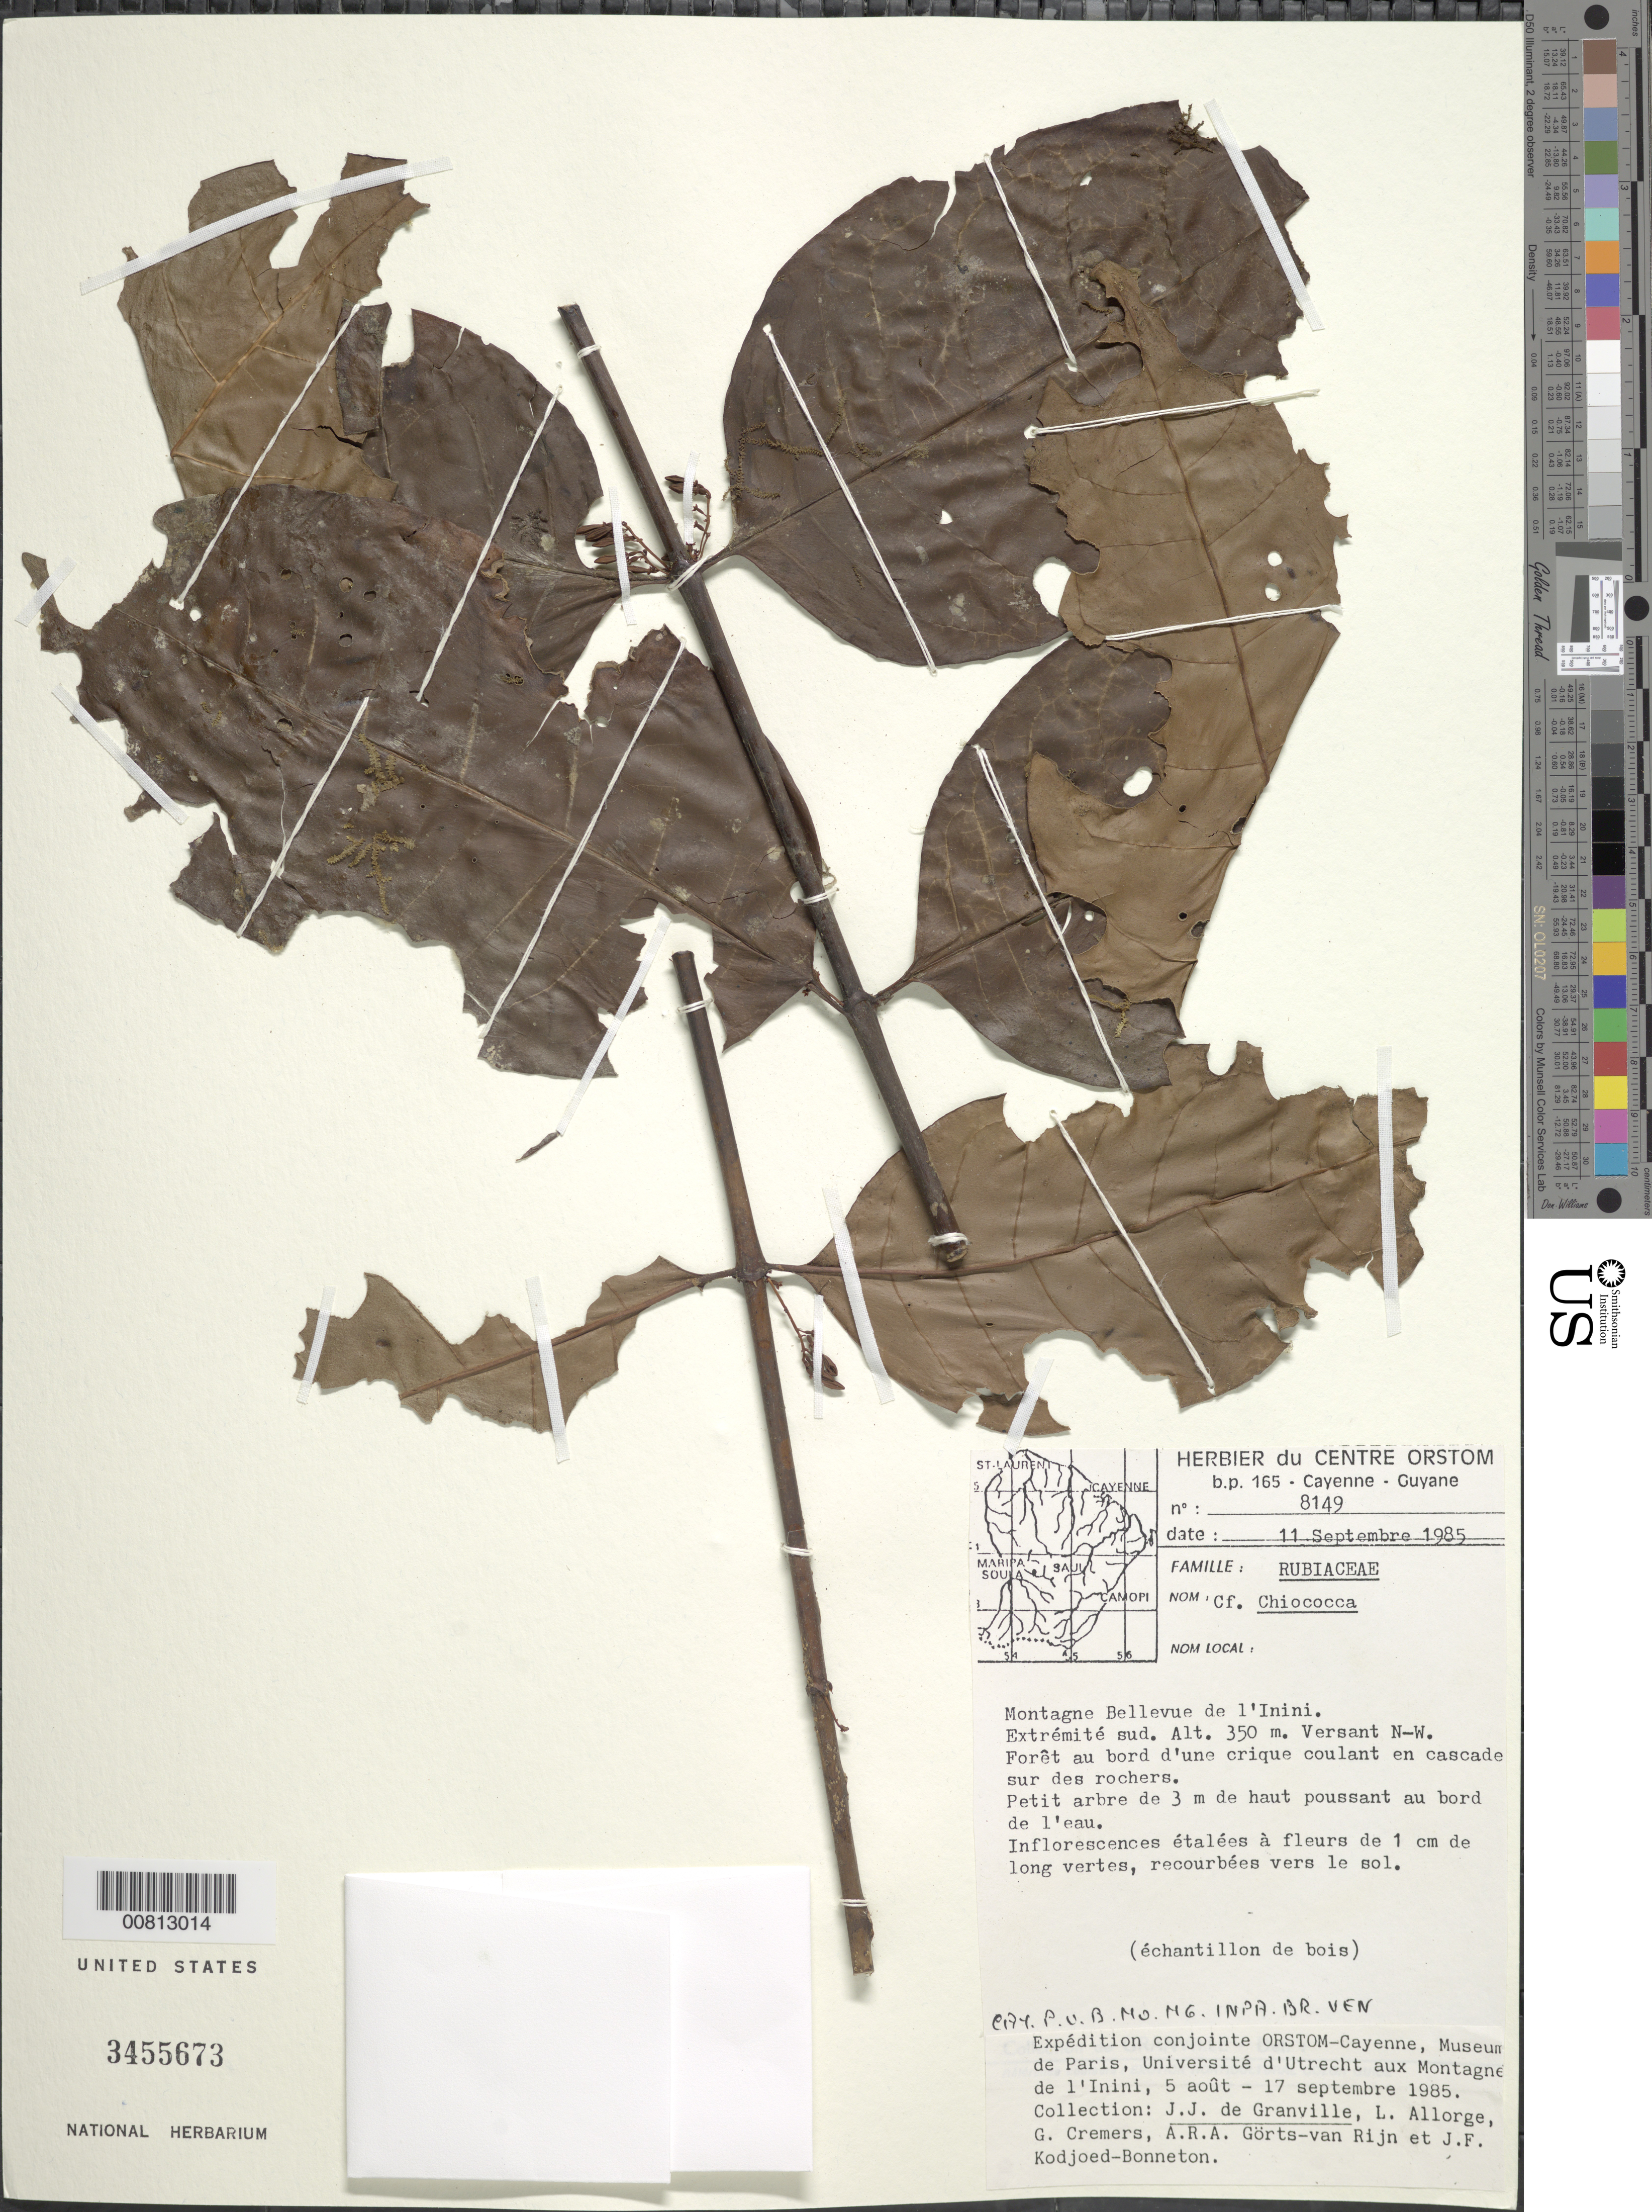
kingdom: Plantae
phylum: Tracheophyta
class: Magnoliopsida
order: Gentianales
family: Rubiaceae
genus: Chiococca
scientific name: Chiococca sp.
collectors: J.-J. de Granville, L. Allorge, G. Cremers, A. .R. A. Görts-van Rijn & J. Kodjoed-Bonneton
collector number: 8149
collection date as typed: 11-Sep-85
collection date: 1985-09-11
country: French Guiana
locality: Montagnes Bellevue de l'Inini, extrémité sud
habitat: Forêt au bord d'une crique coulant encascase sur les rochers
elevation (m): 350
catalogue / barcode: US 3455673